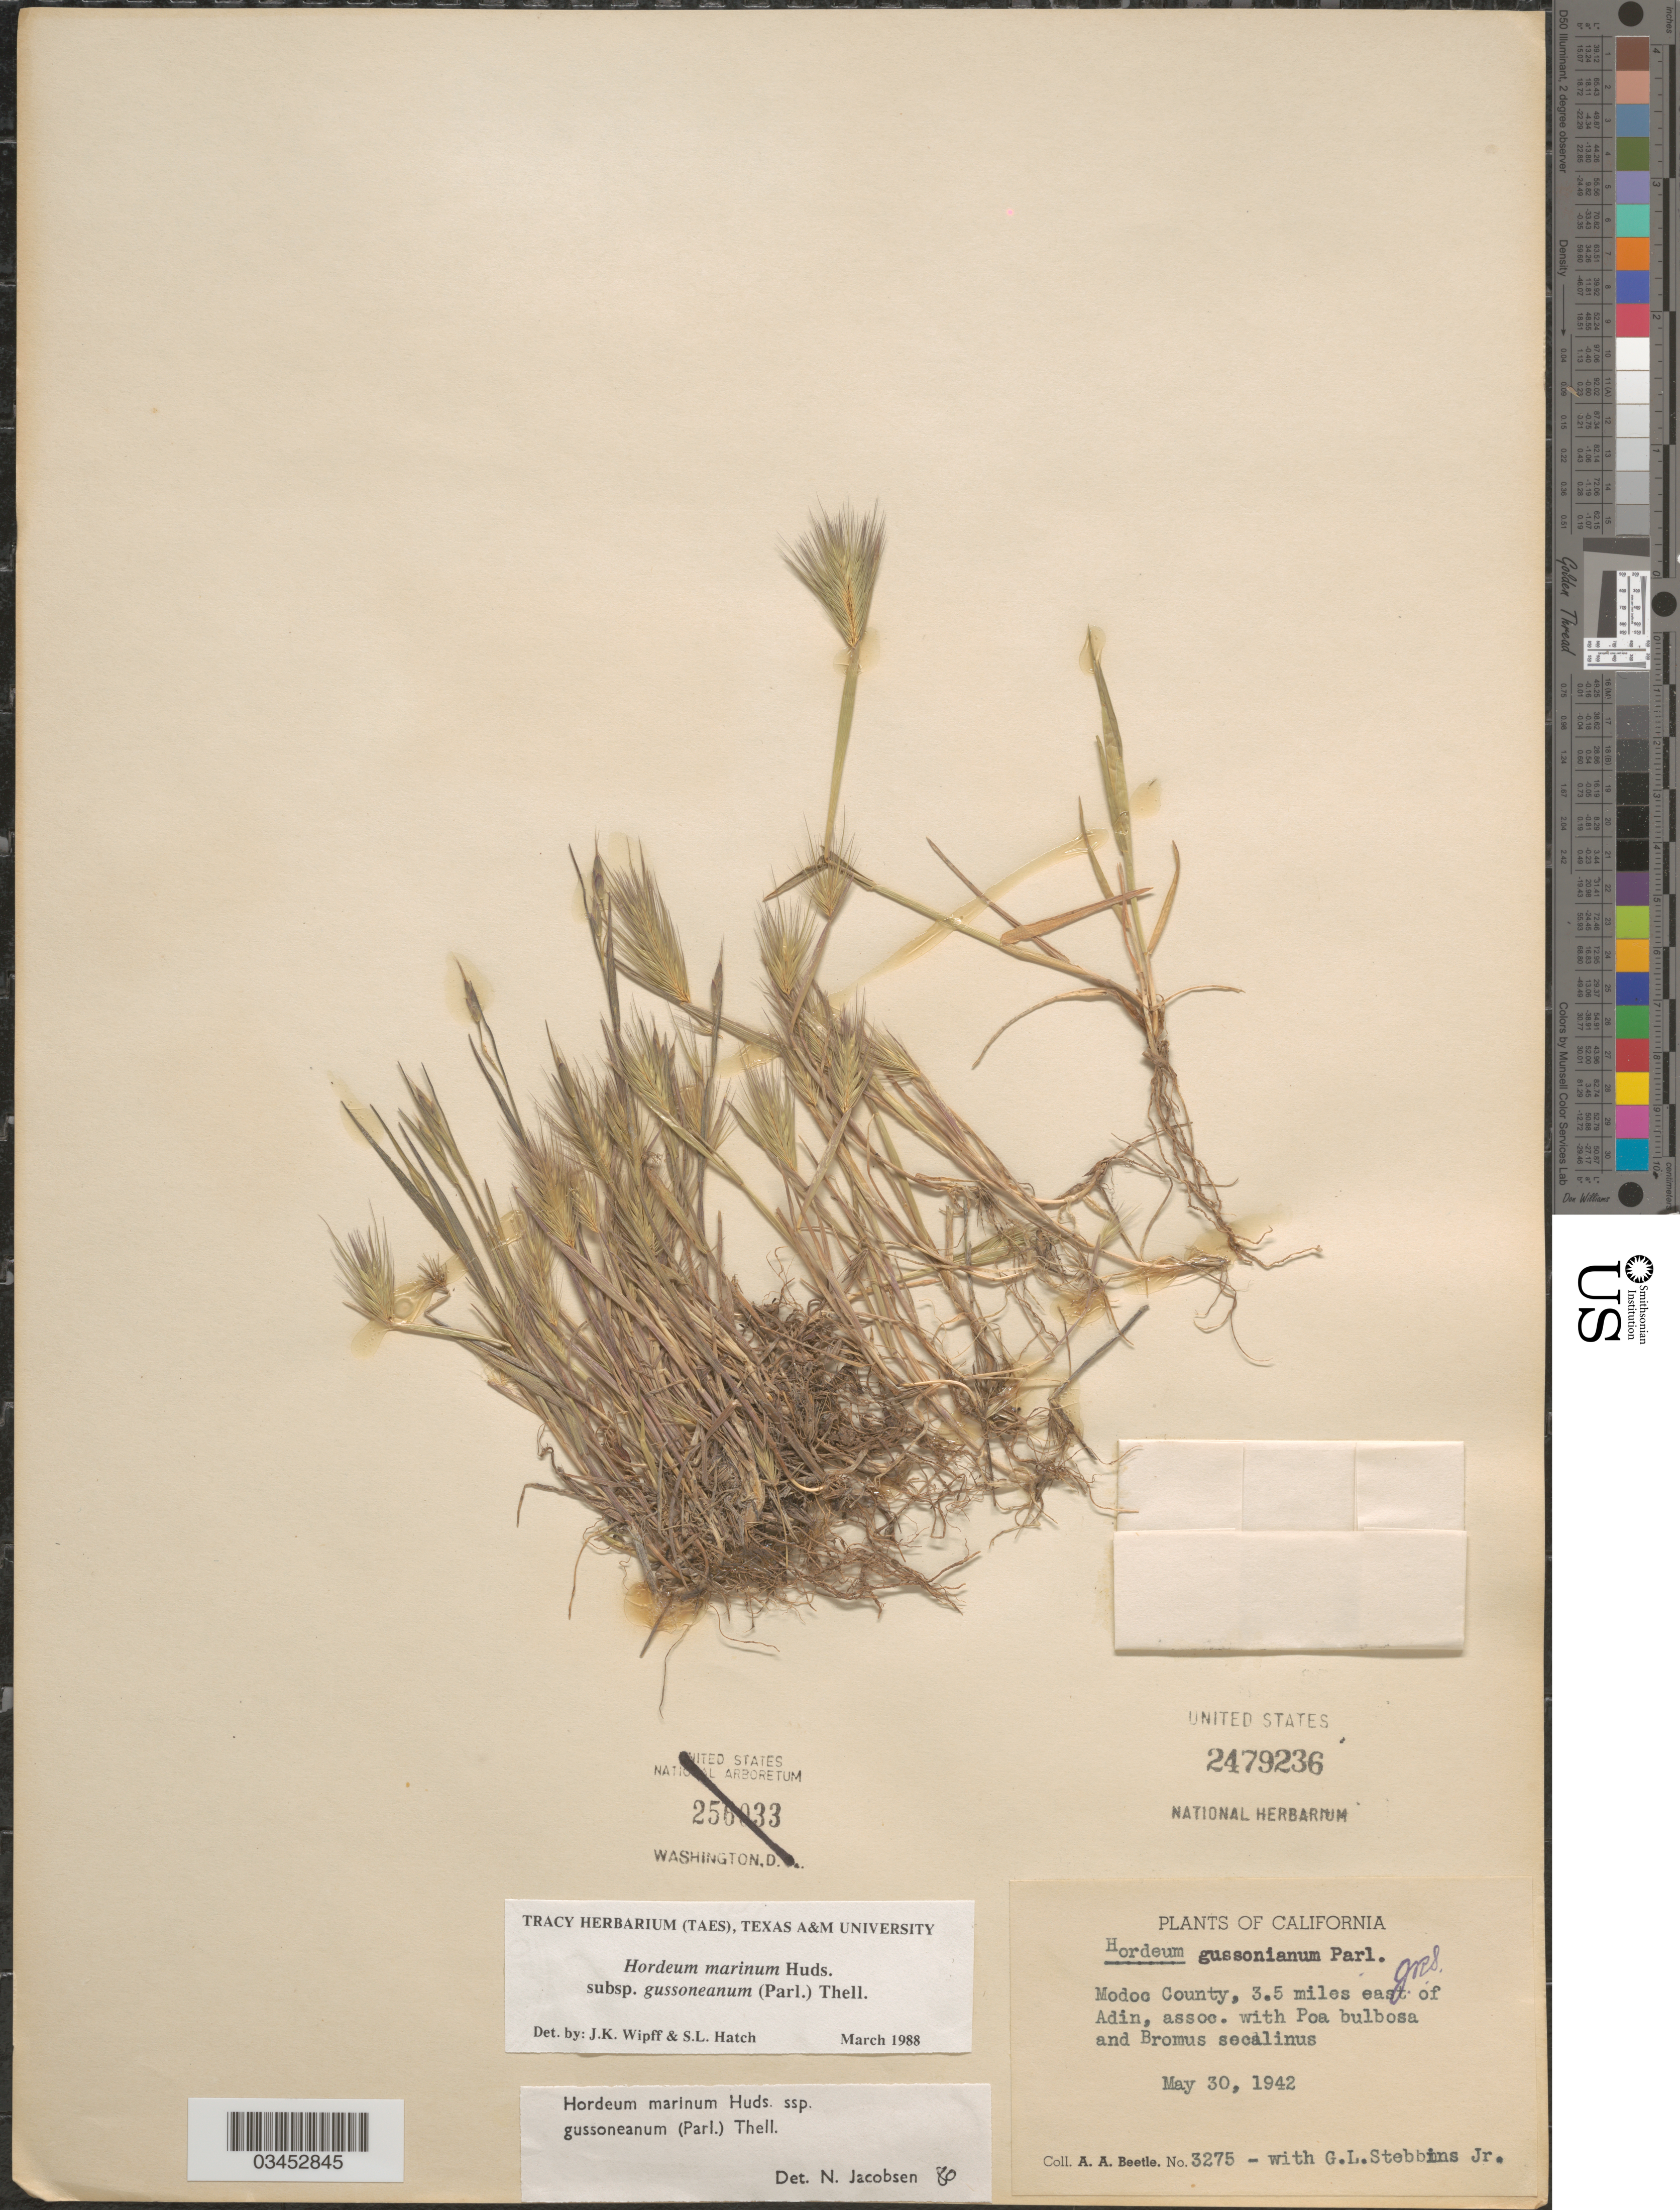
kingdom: Plantae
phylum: Tracheophyta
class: Liliopsida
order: Poales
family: Poaceae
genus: Hordeum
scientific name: Hordeum marinum subsp. gussoneanum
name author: (Parl.) Thell.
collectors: A. A. Beetle & G. L. Stebbins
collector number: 3275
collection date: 1942-05-30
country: United States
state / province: California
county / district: Modoc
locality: Modoc County, 3.5 miles east of Adin.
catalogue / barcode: US 2479236